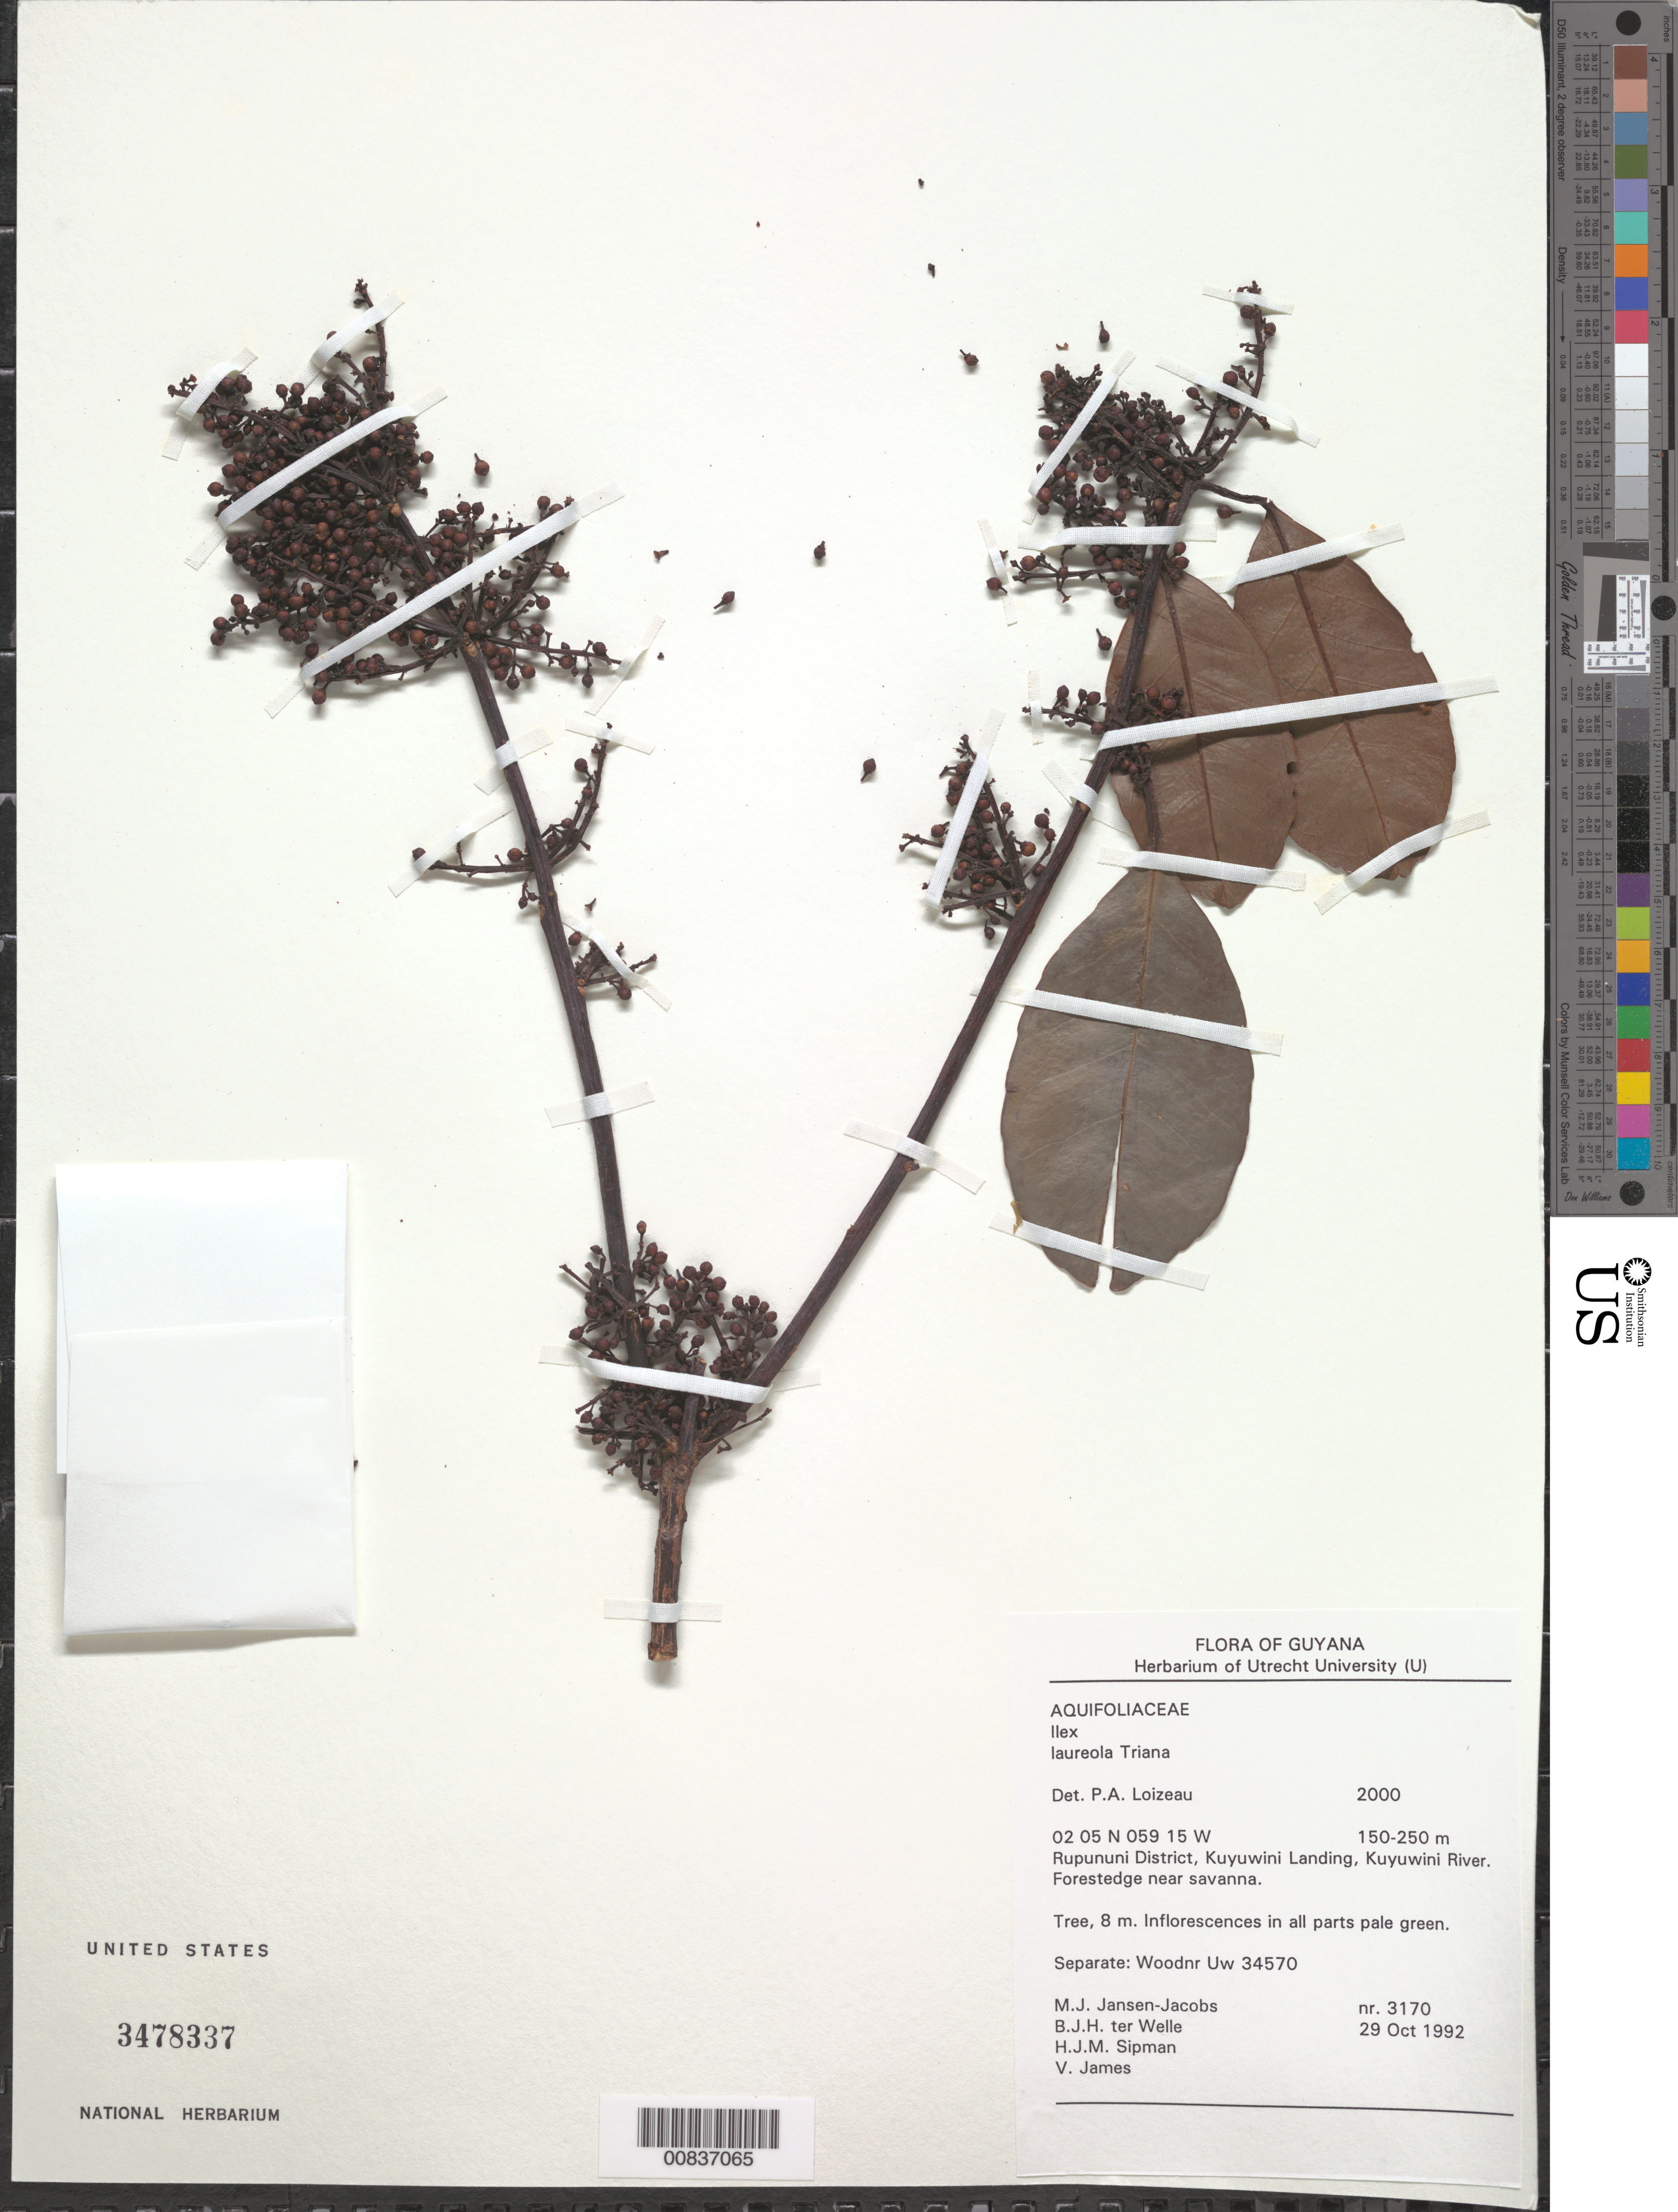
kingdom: Plantae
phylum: Tracheophyta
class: Magnoliopsida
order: Aquifoliales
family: Aquifoliaceae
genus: Ilex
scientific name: Ilex laureola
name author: Triana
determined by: Loizeau, Pierre A.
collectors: M. J. Jansen-Jacobs, B. Welle, H. J. M. Sipman & V. James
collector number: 3170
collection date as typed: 29-Oct-92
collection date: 1992-10-29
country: Guyana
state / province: U. Takutu-U. Essequibo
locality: Kuyuwini Landing, Kuyuwini River, Rupununi District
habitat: Forest edge near savanna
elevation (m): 150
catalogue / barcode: US 3478337